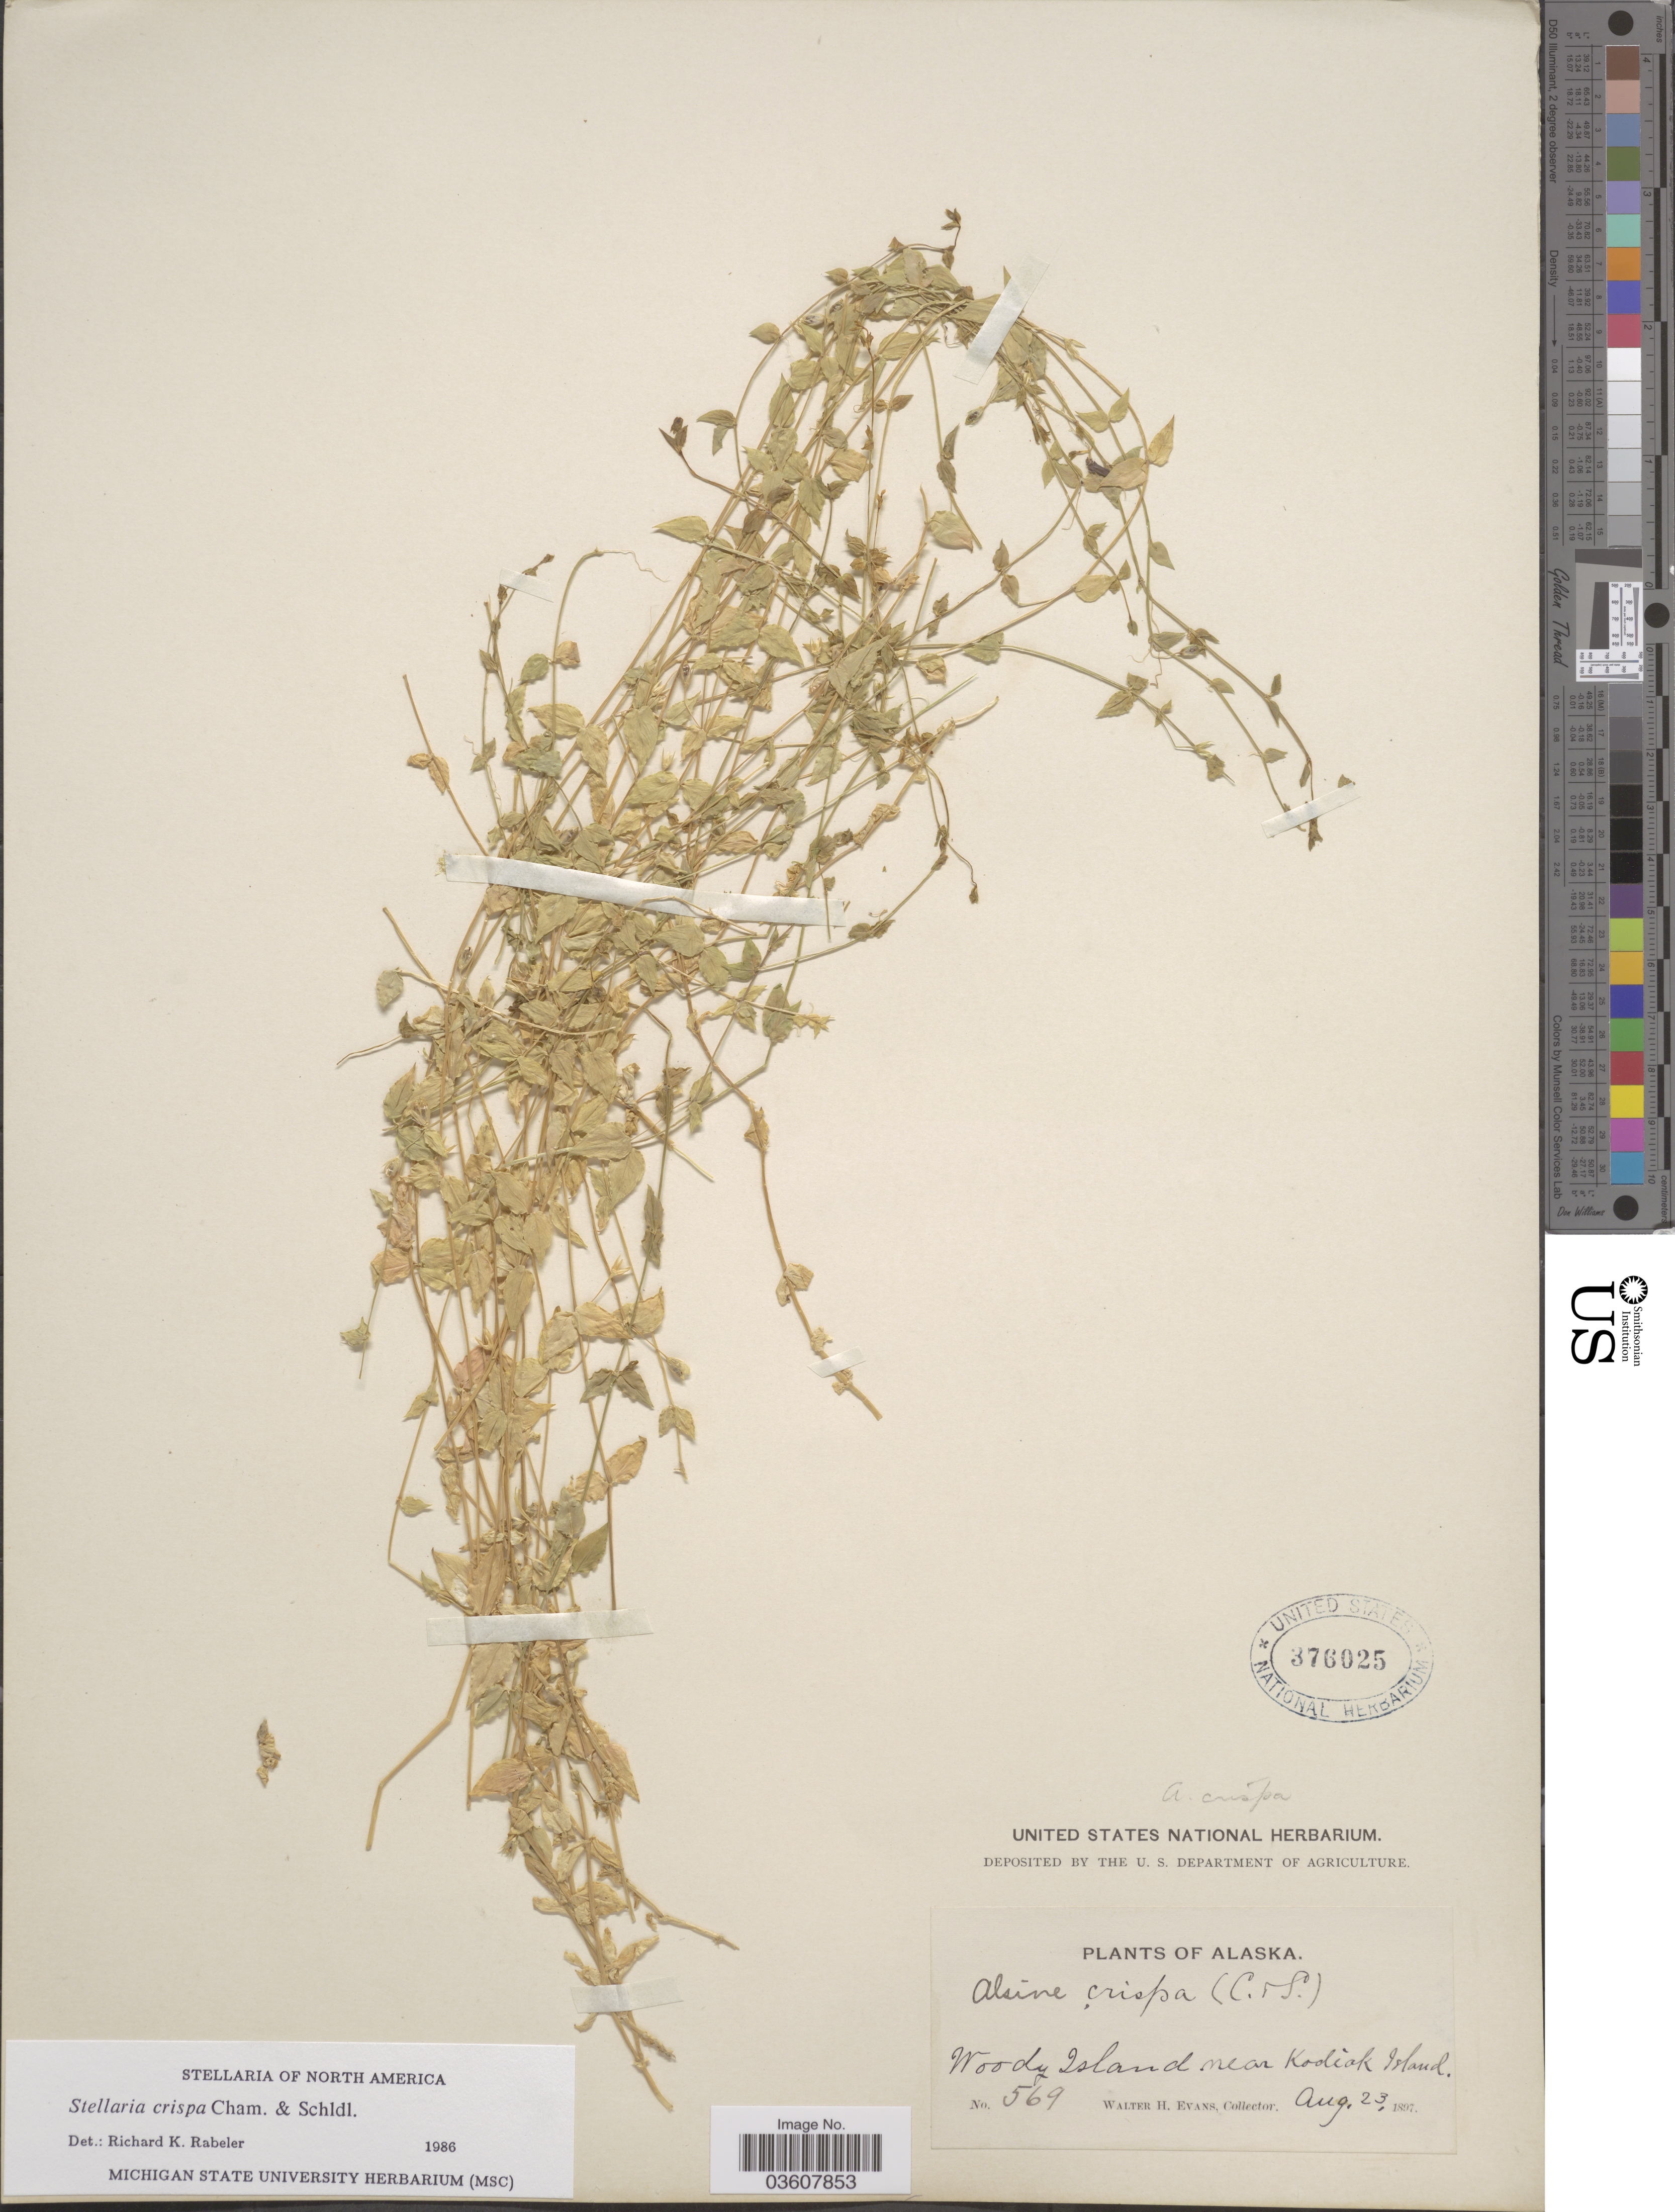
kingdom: Plantae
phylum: Tracheophyta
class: Magnoliopsida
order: Caryophyllales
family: Caryophyllaceae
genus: Stellaria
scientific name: Stellaria crispa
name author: Cham. & Schltdl.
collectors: W. H. Evans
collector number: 569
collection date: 1897-08-23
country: United States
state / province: Alaska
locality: Woody Island near Kodiak Island.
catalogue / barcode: US 376025